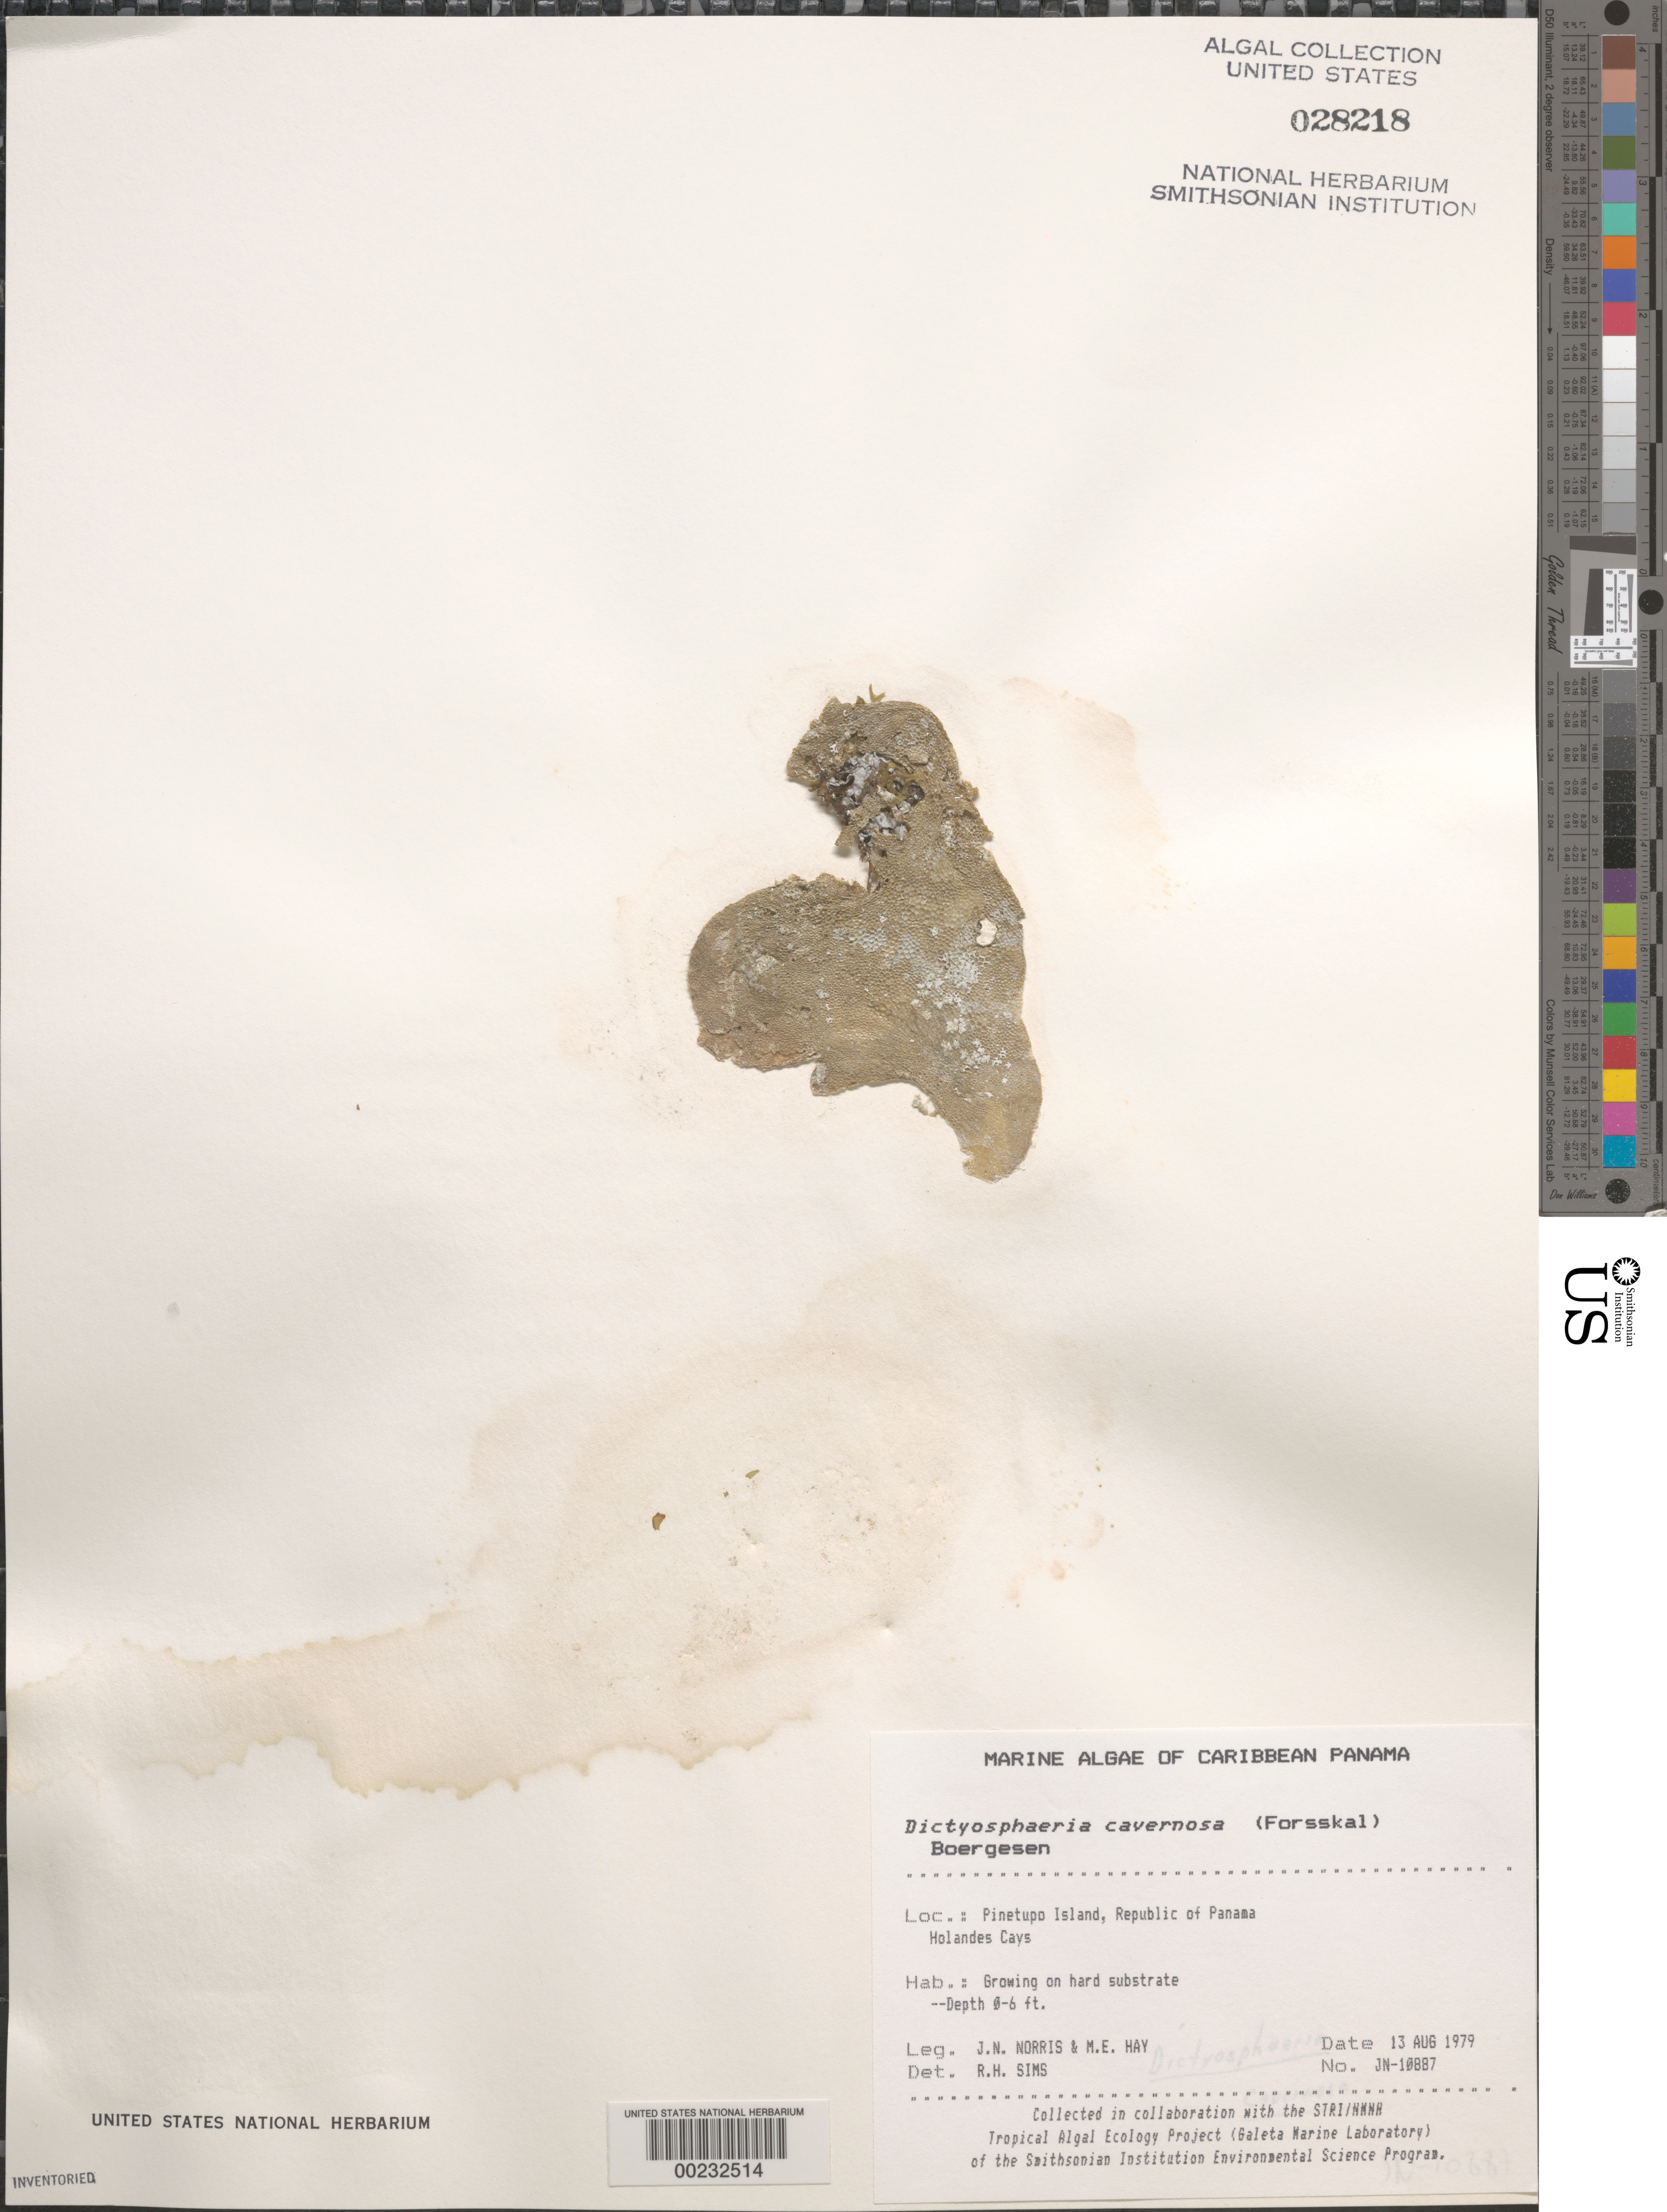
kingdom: Plantae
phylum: Chlorophyta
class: Ulvophyceae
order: Siphonocladales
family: Siphonocladaceae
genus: Dictyosphaeria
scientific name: Dictyosphaeria cavernosa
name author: (Forssk.) Børgesen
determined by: Sims, Robert H.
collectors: J. N. Norris & M. E. Hay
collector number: JN-10887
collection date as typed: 13 Aug 1979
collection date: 1979-08-13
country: Panama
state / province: Kuna Yala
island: Pinetupo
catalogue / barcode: US 28218